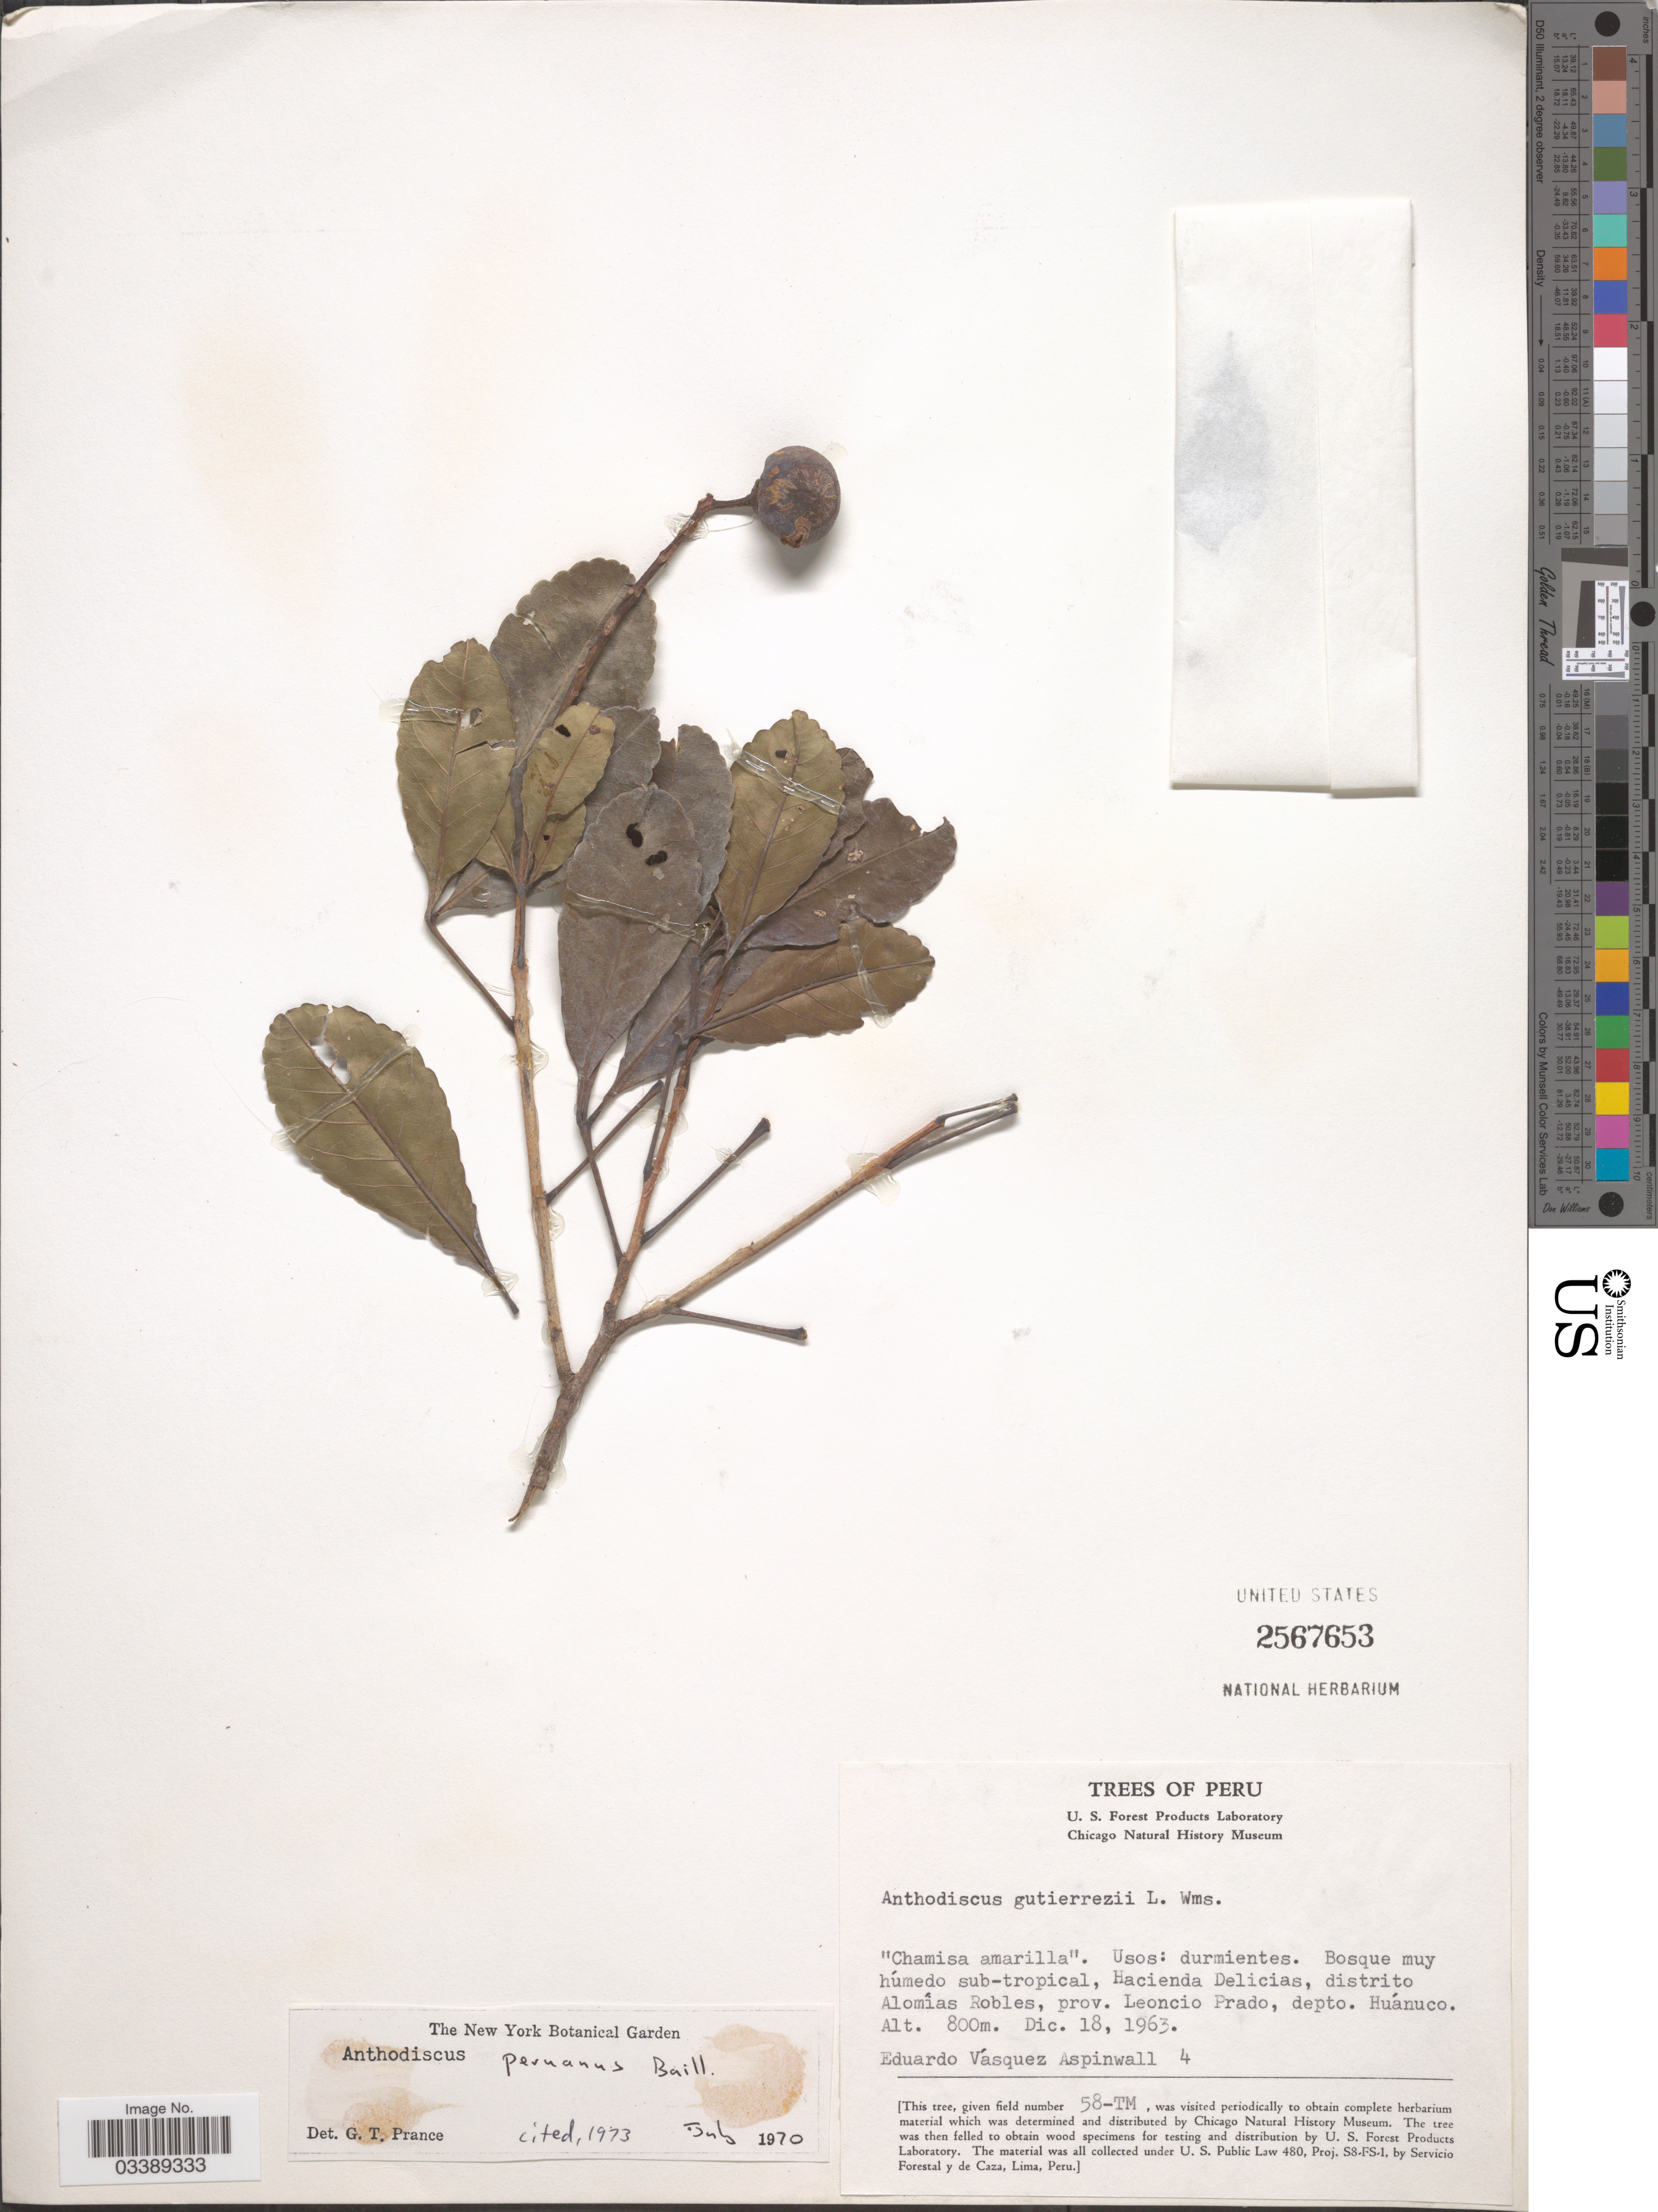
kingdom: Plantae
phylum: Tracheophyta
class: Magnoliopsida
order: Malpighiales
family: Caryocaraceae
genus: Anthodiscus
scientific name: Anthodiscus peruanus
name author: Baill.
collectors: E. Vasquez A.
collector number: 4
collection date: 1963-12-18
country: Peru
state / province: Huánuco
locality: Hacienda Delicias, distrito Alomías Robles, prov. Leoncio Prado, depto. Huánuco.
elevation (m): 800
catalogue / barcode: US 2567653